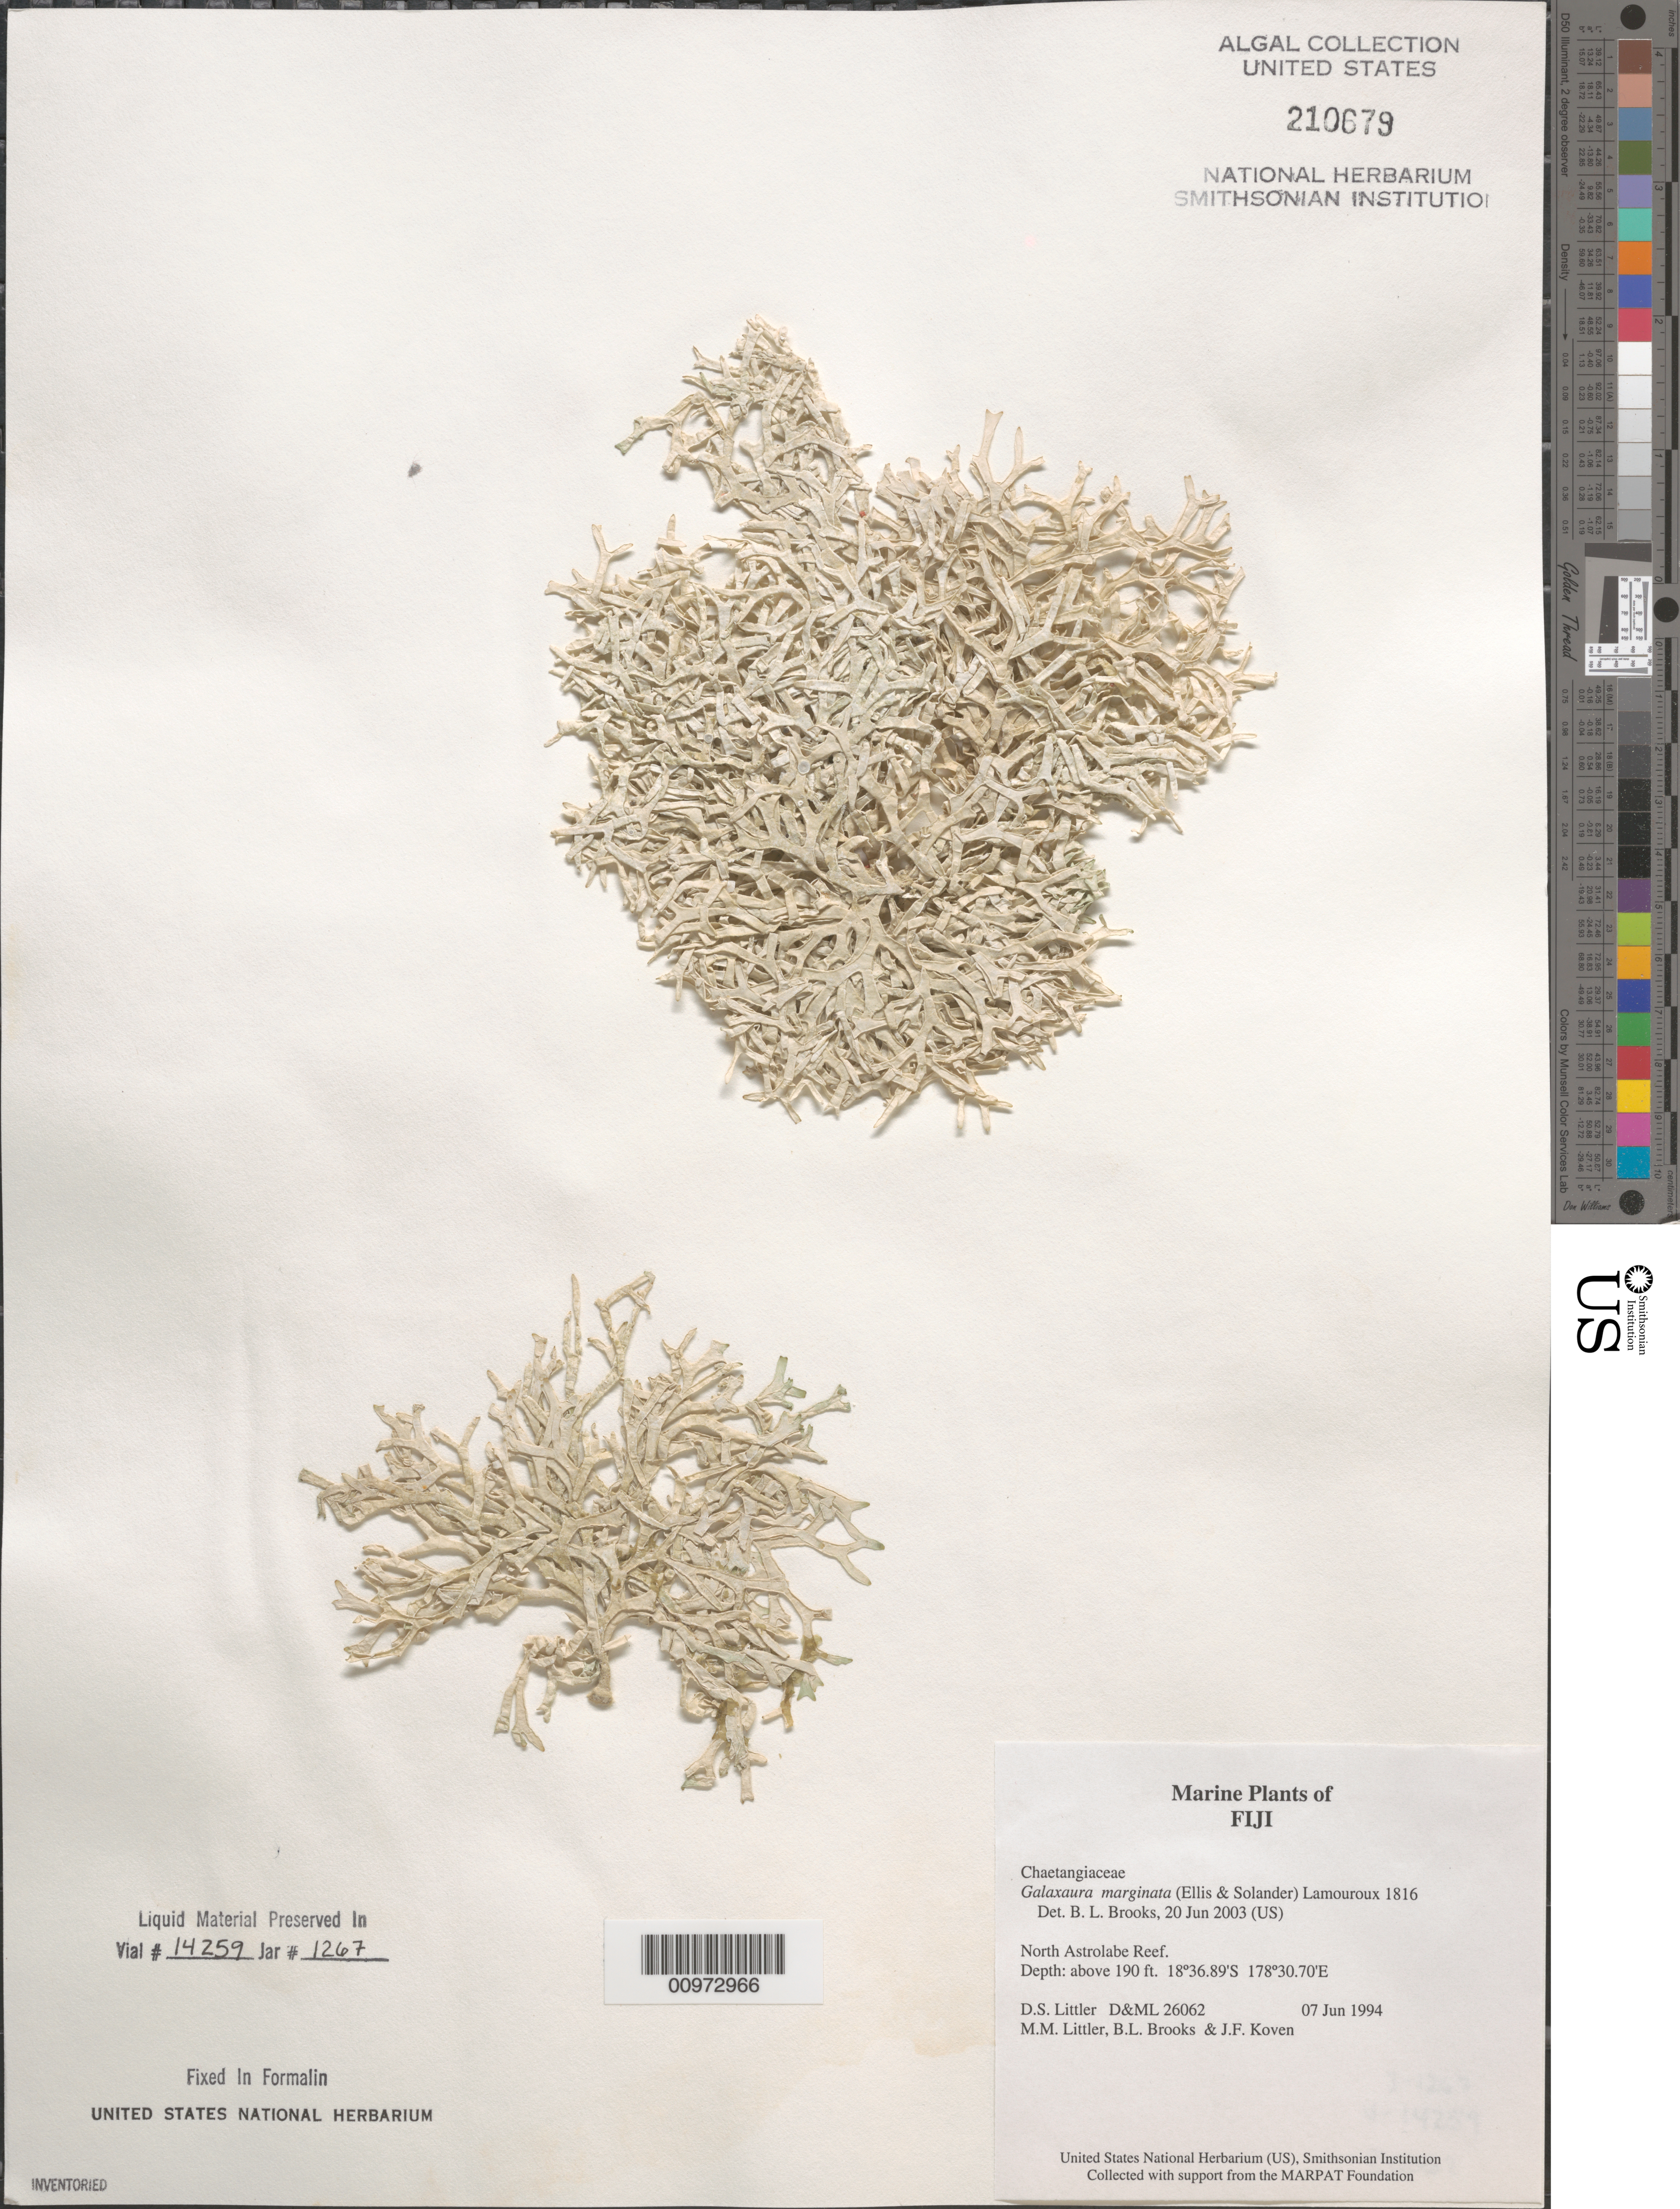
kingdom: Plantae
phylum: Rhodophyta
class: Florideophyceae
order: Nemaliales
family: Galaxauraceae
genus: Galaxaura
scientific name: Galaxaura marginata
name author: (J. Ellis & Sol.) J.V.Lamouroux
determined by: Brooks, B. L., (BOT), Smithsonian Institution - National Museum of Natural History (UNITED STATES)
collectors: D. S. Littler, M. M. Littler, B. Brooks & J. Koven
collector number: D&ML 26062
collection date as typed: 07 Jun 1994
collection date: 1994-06-07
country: Fiji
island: North Astrolabe Reef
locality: North Astrolabe Reef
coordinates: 18 36.89'S, 178 30.70'E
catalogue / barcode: US 210679